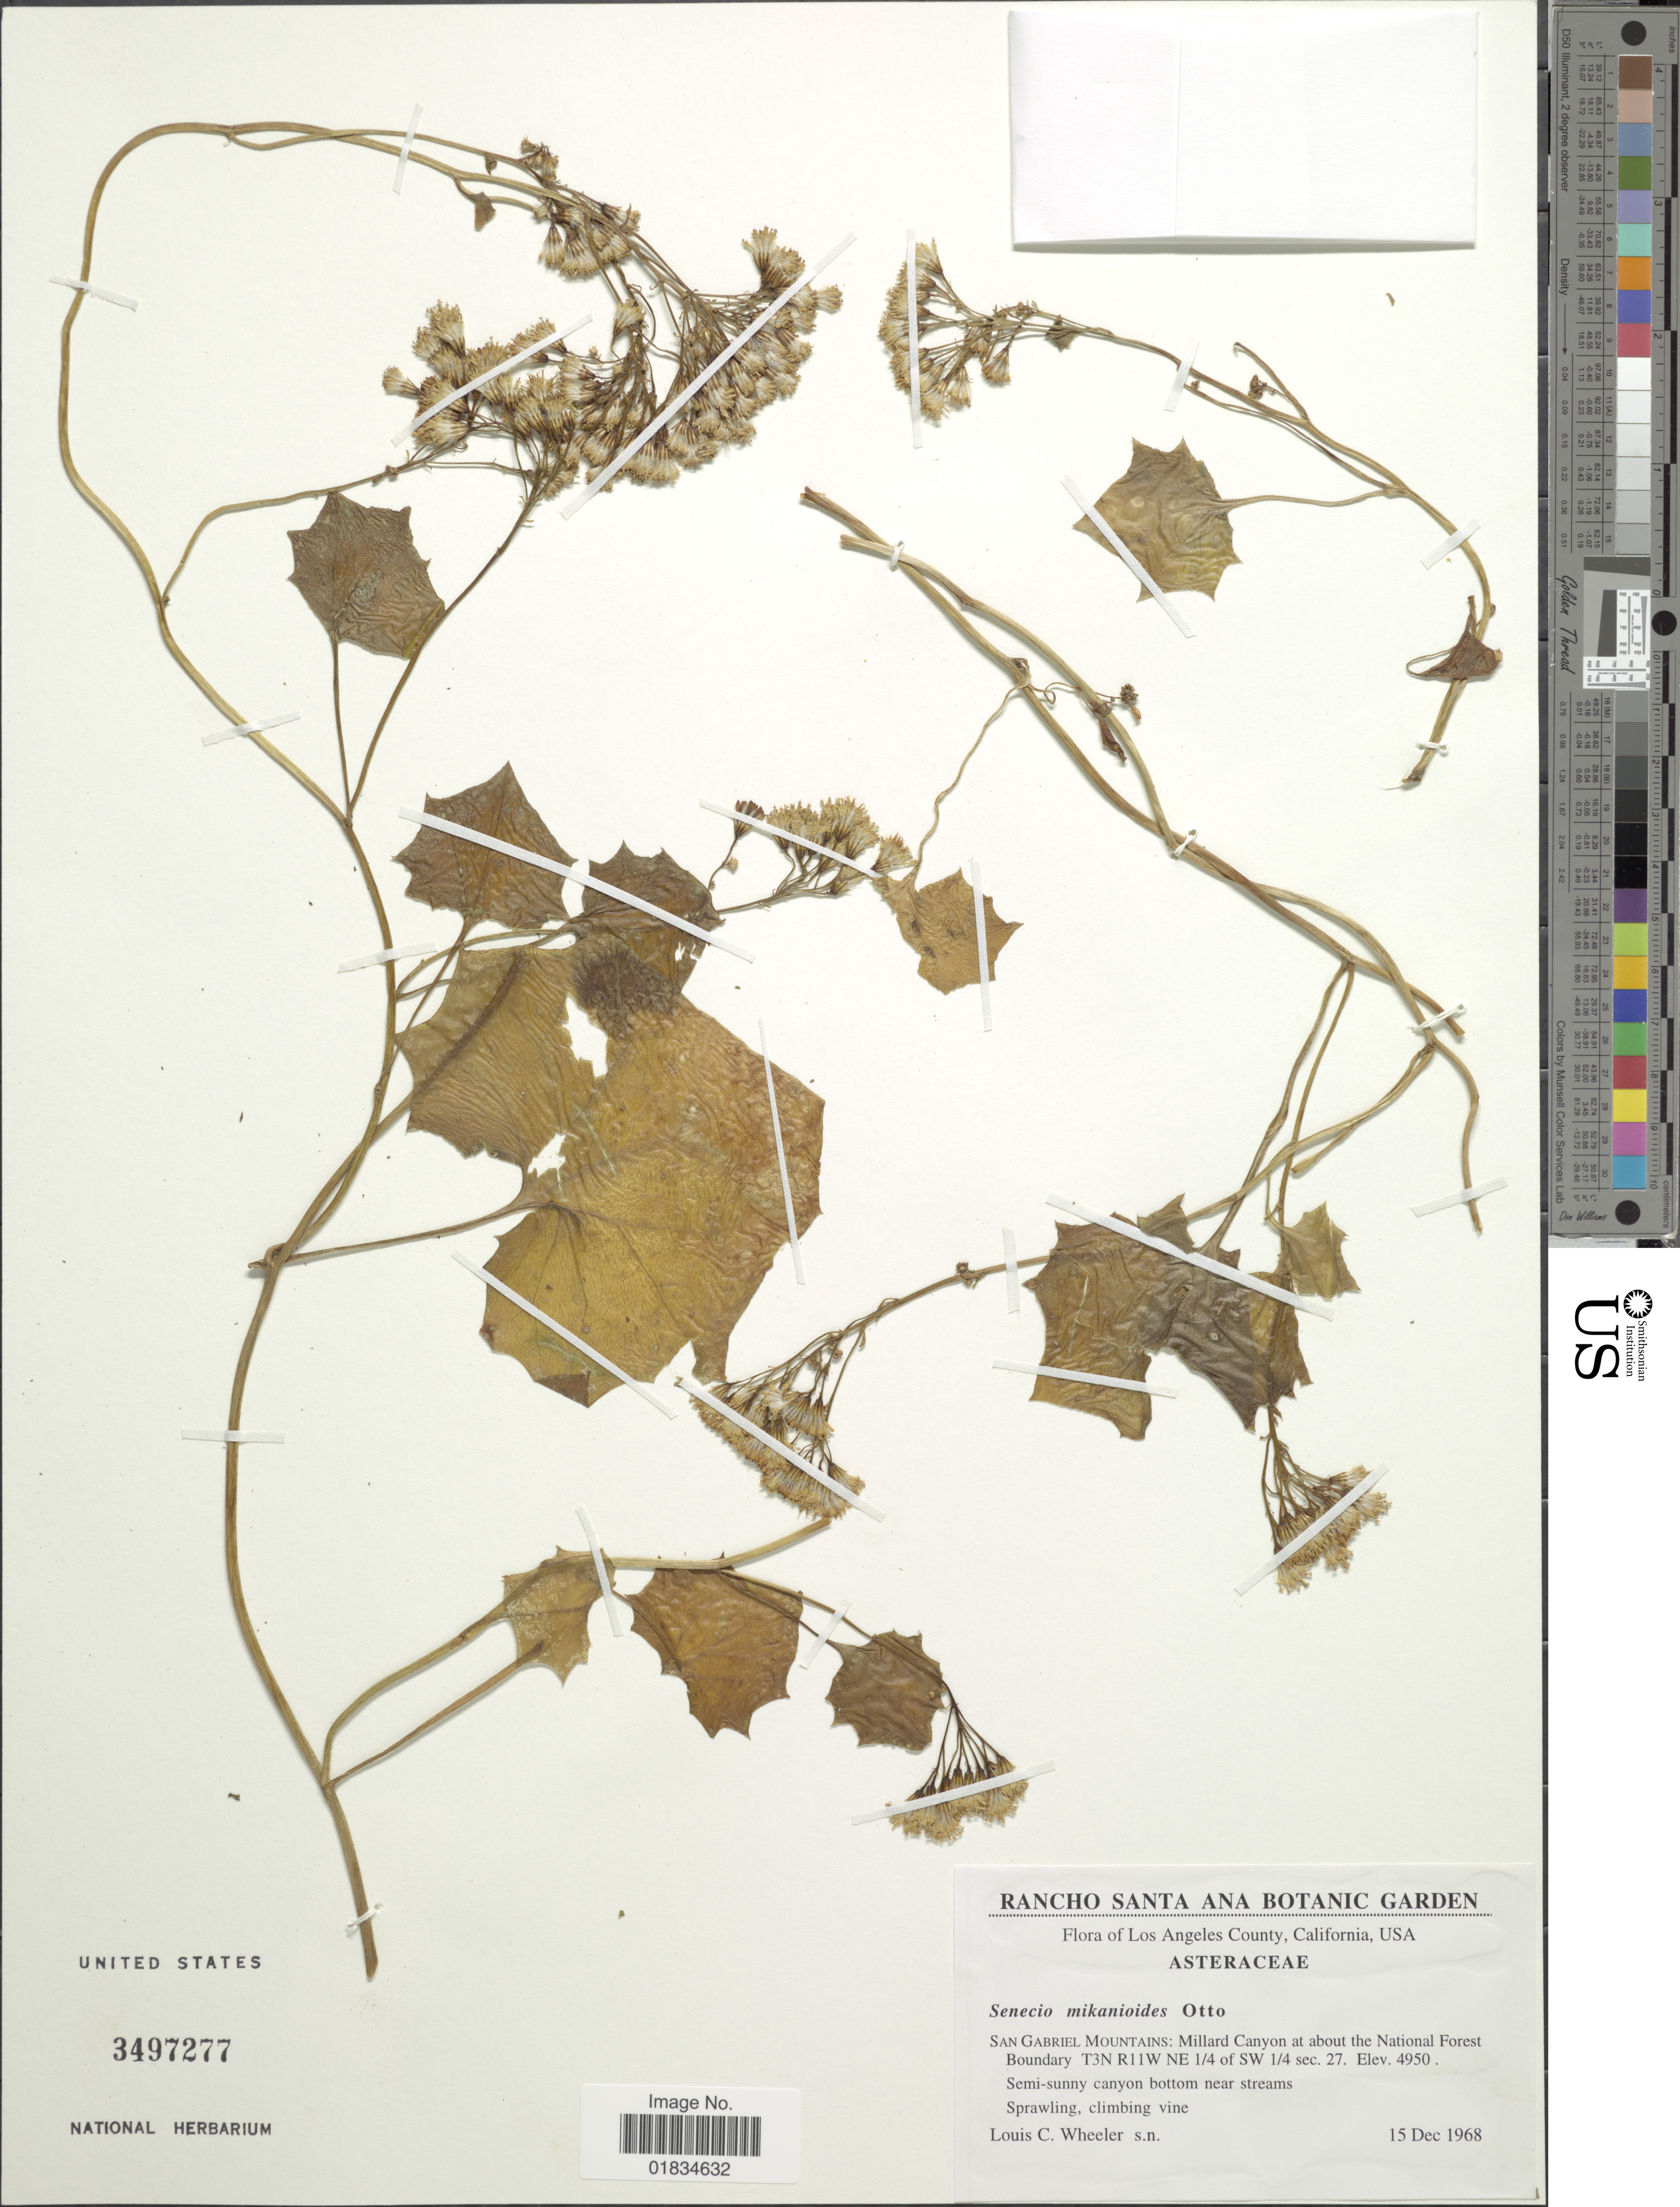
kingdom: Plantae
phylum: Tracheophyta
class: Magnoliopsida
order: Asterales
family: Asteraceae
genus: Senecio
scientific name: Senecio mikanioides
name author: Otto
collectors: L. C. Wheeler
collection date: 1968-12-15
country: United States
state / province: California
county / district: Los Angeles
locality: Los Angeles County, San Gabriel Mountains: millard Canyon at about the National Forest Boundary T3N R11W NE 1/4 of SW 1/4 Sec. 27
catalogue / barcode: US 3497277